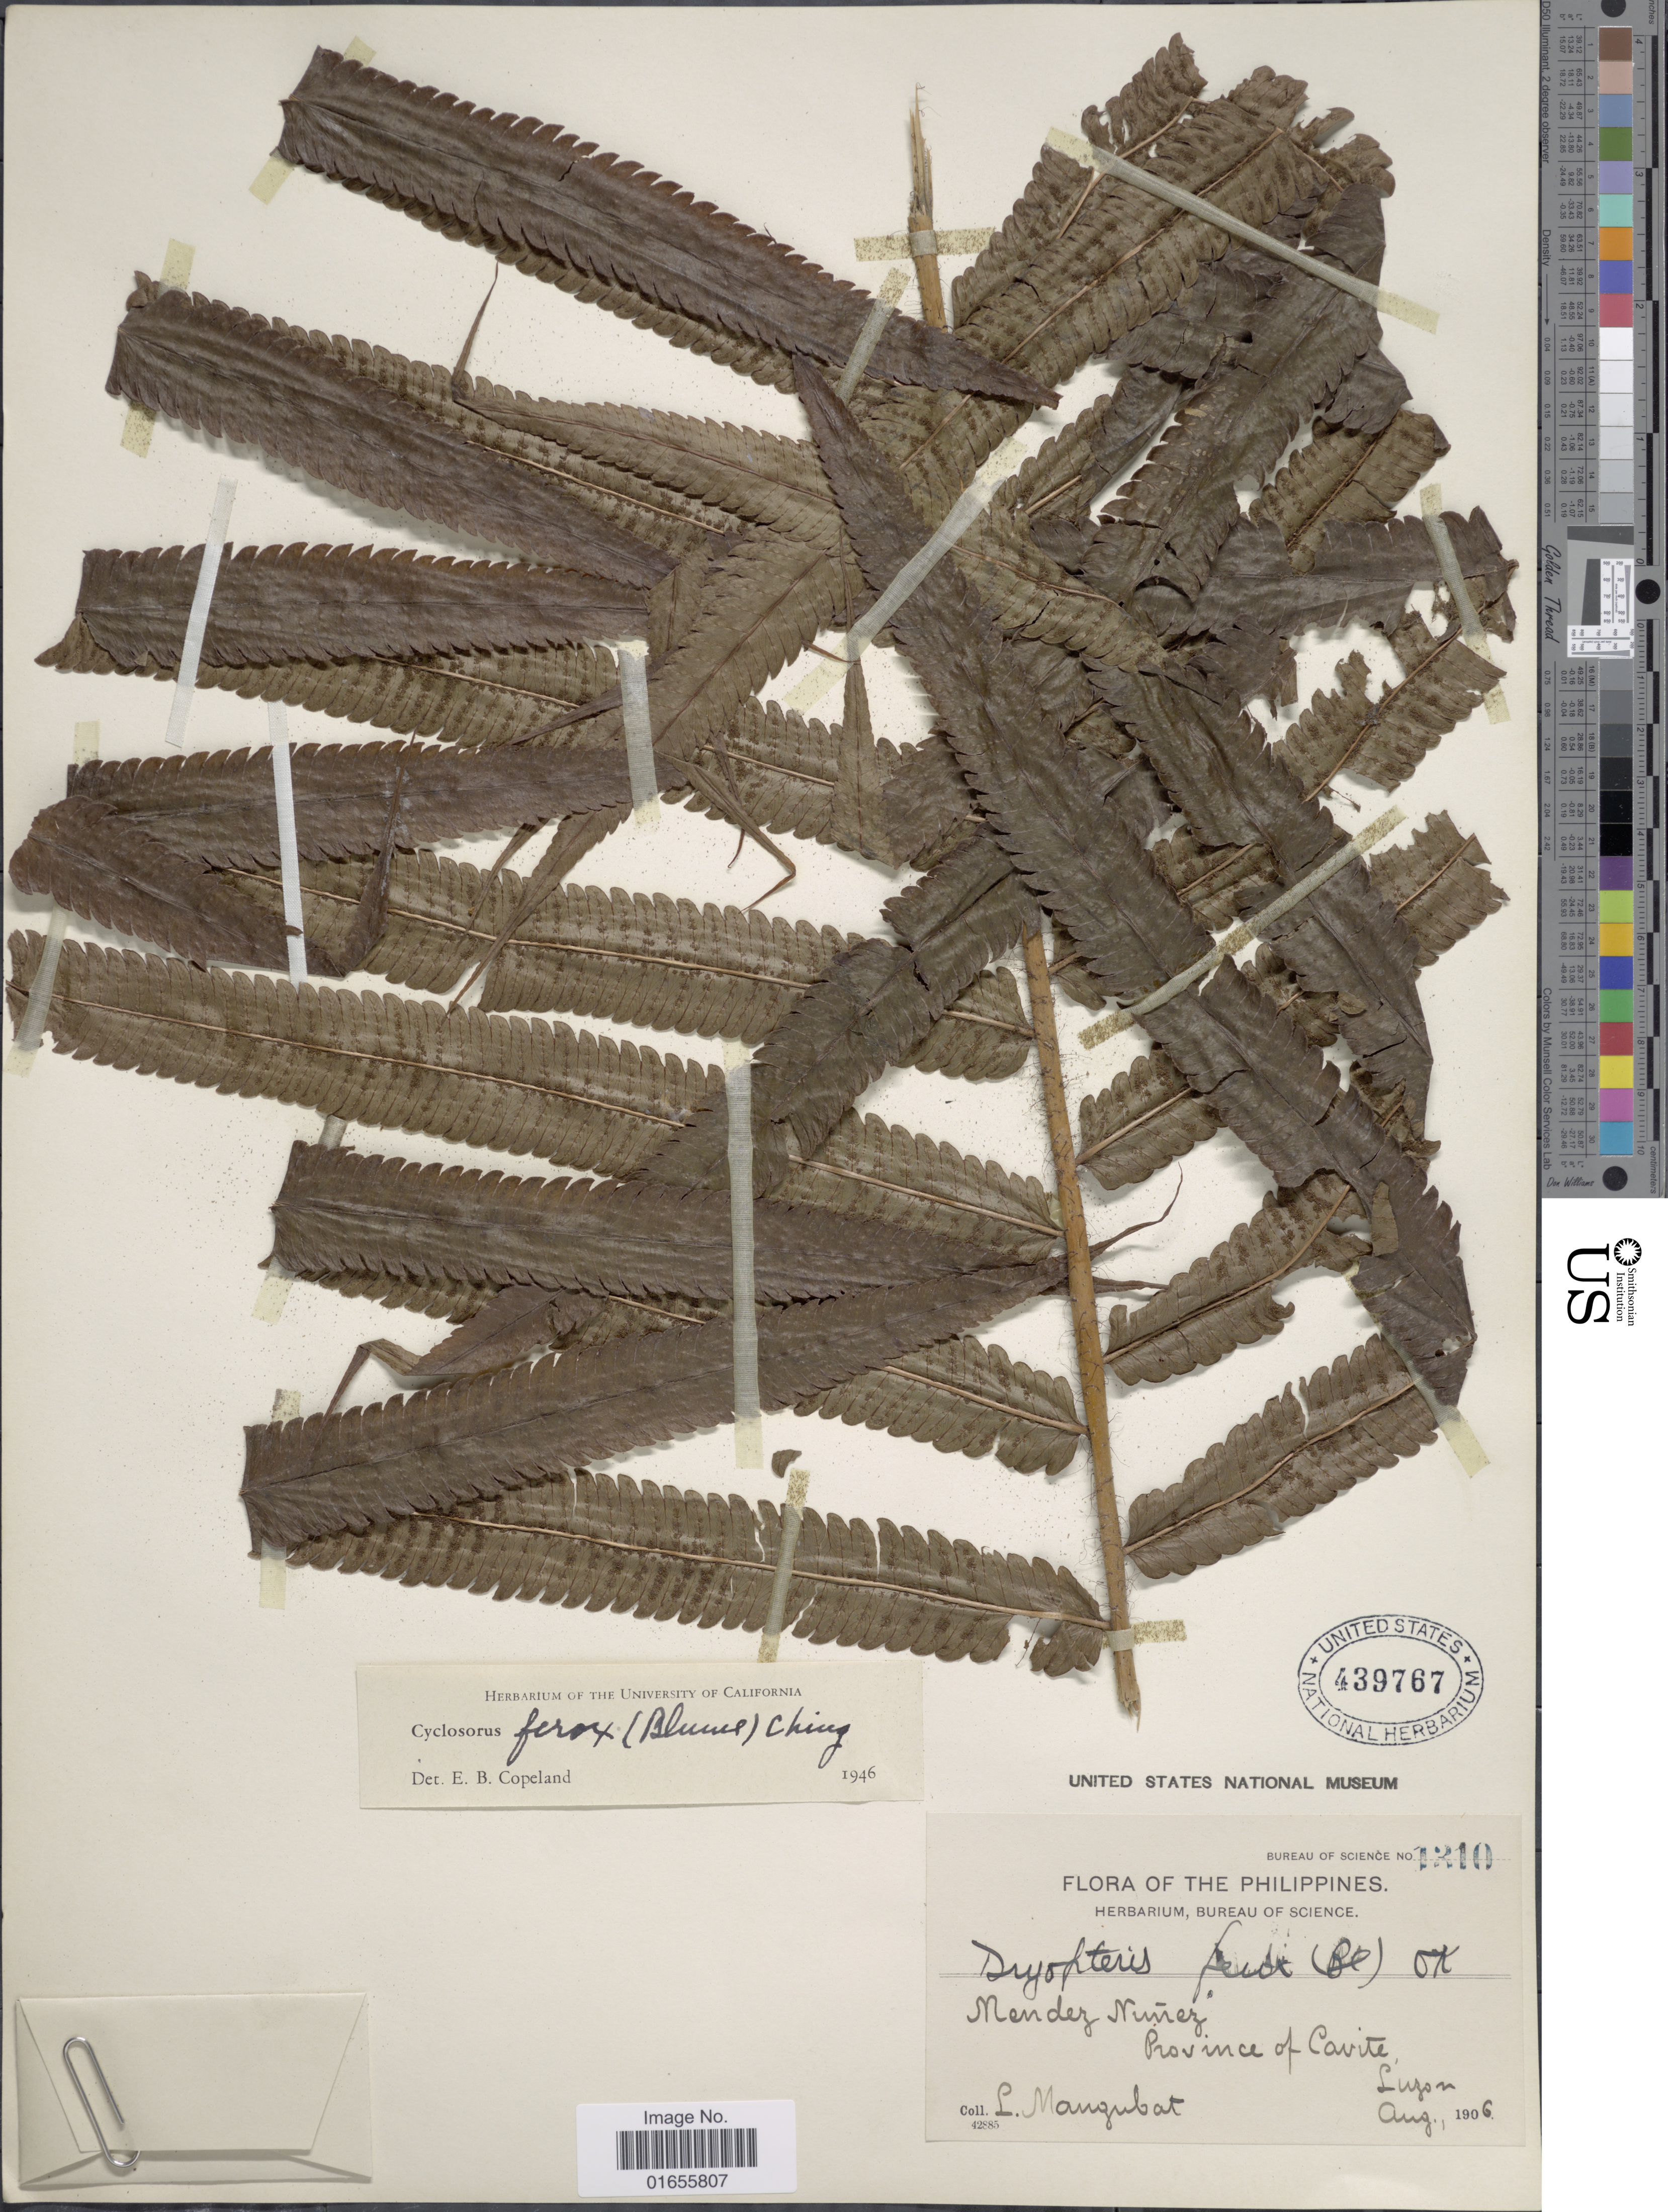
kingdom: Plantae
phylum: Tracheophyta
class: Polypodiopsida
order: Polypodiales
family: Thelypteridaceae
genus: Chingia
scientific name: Chingia ferox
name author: (Blume) Holttum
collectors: L. Mangubat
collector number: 1310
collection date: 1906-08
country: Philippines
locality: Mendez Nunez, Province of Cavite, Luzon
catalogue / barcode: US 439767